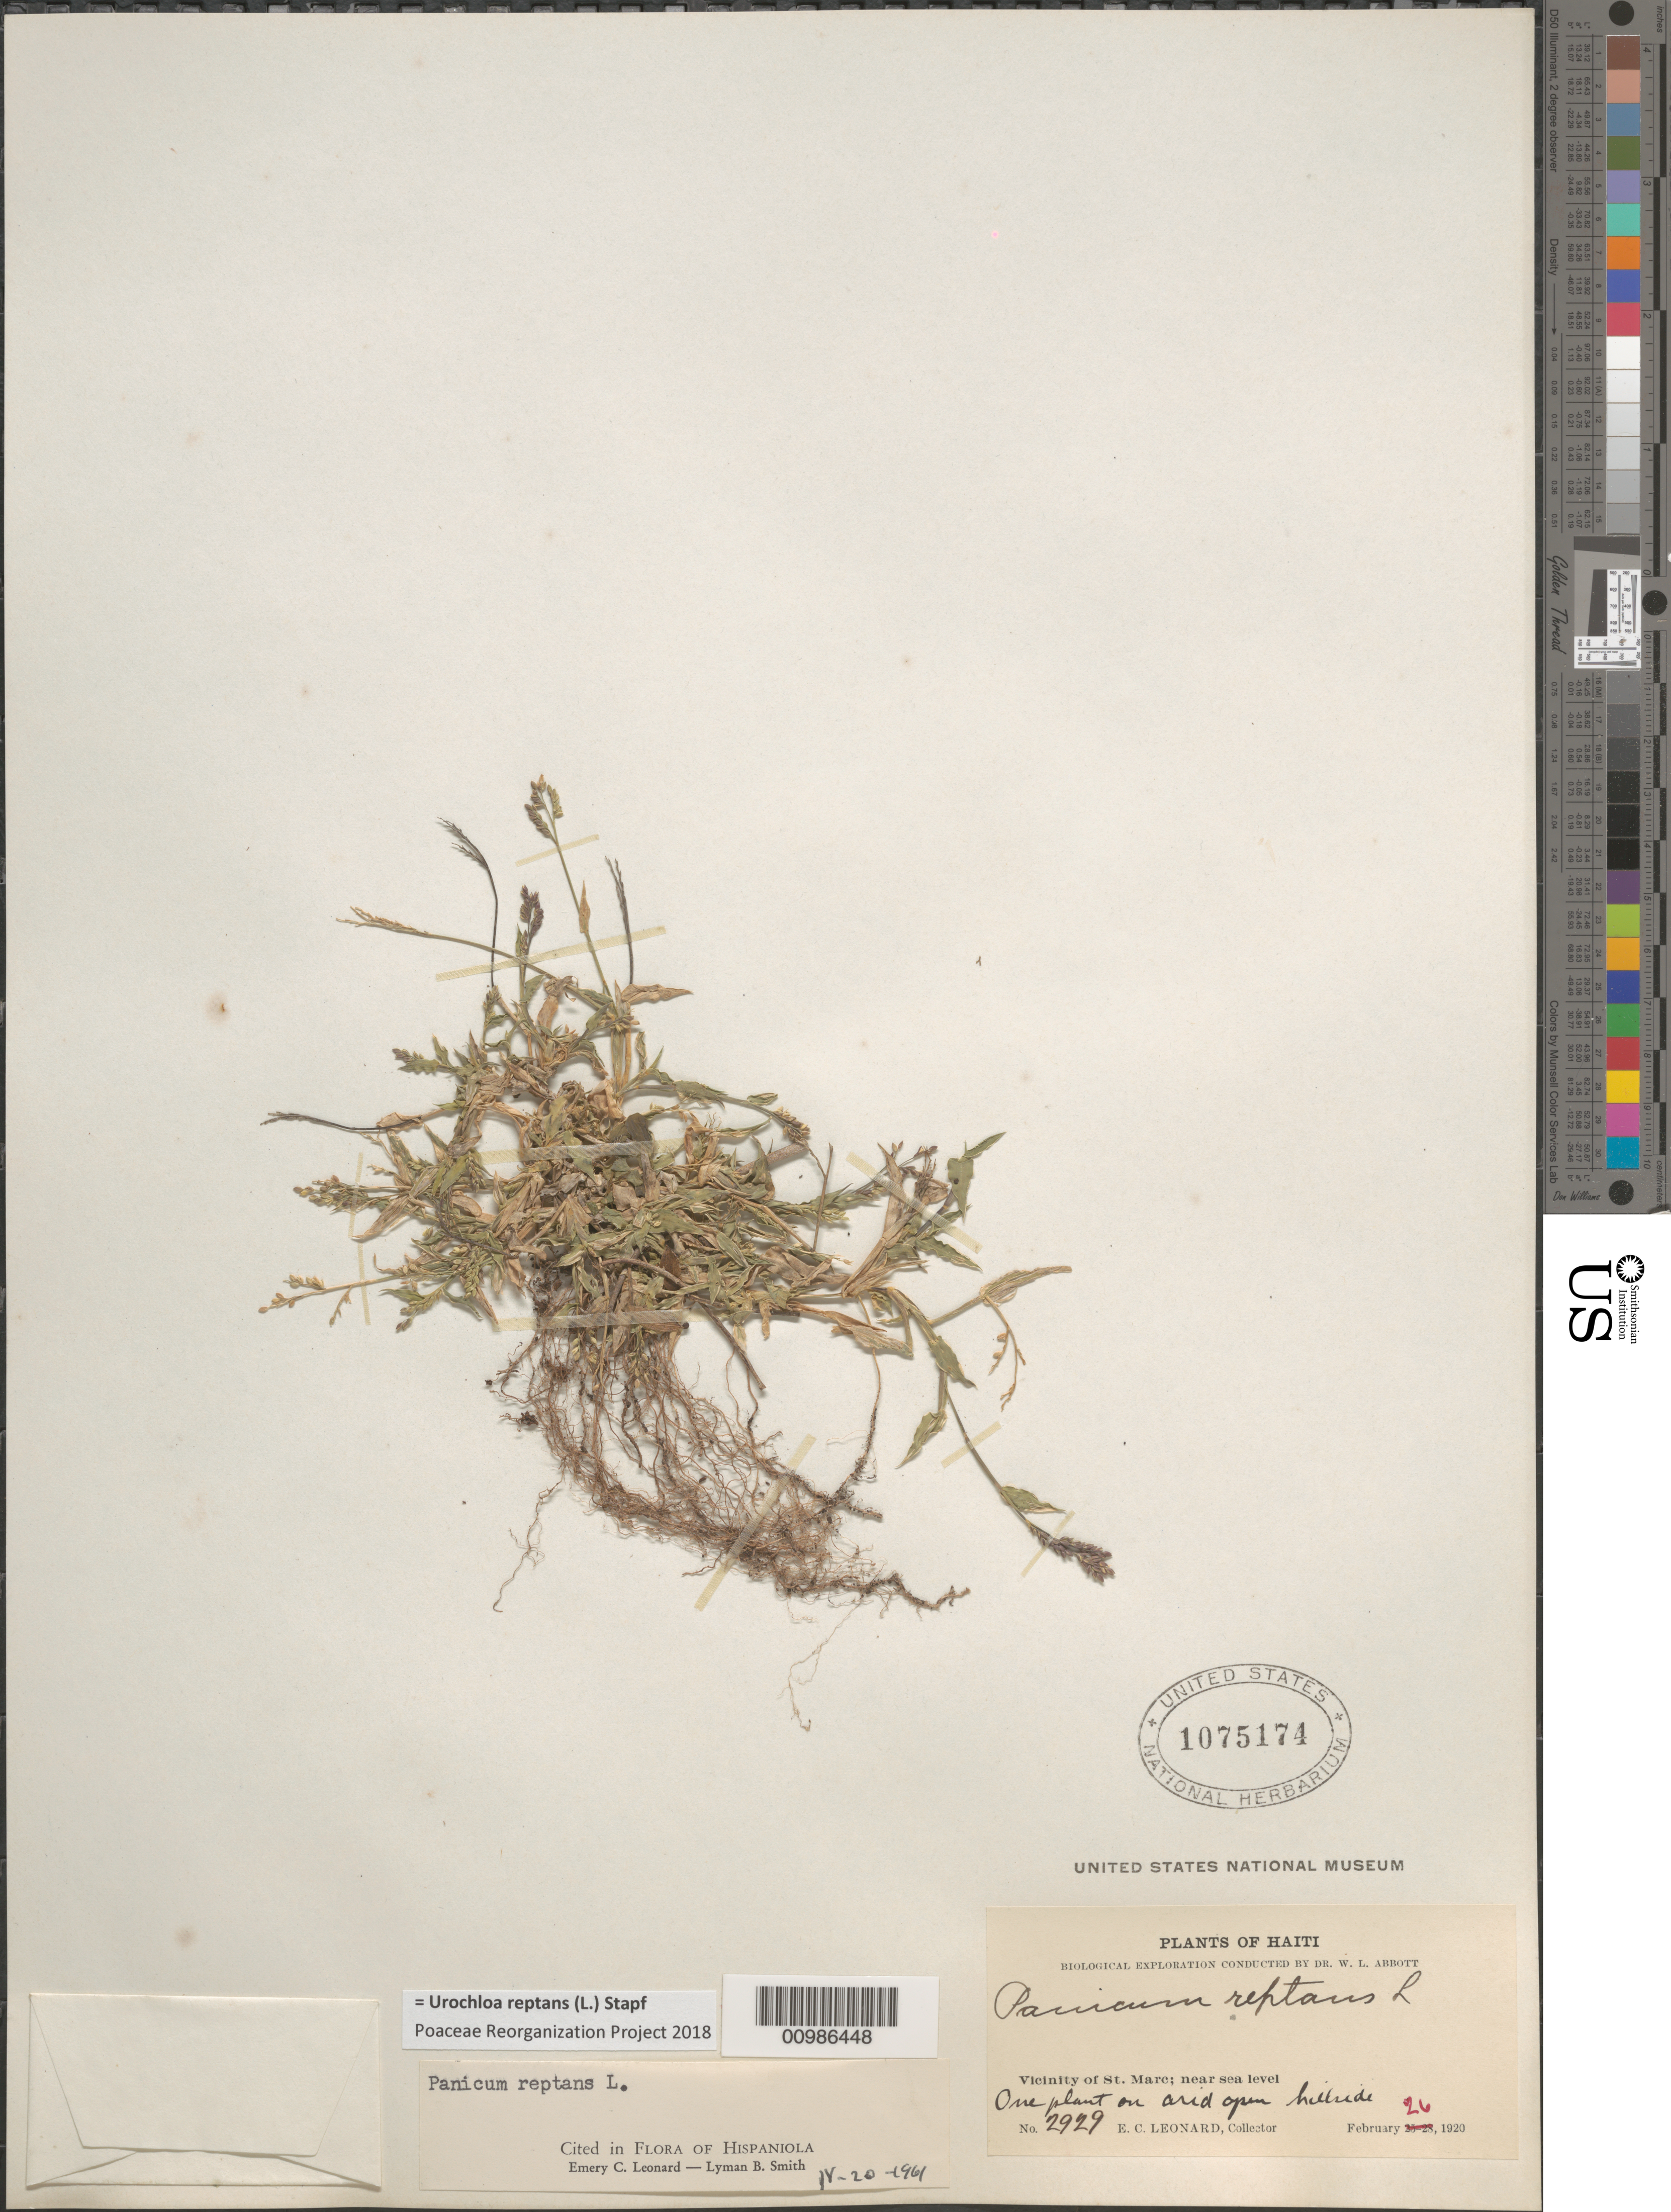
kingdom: Plantae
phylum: Tracheophyta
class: Liliopsida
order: Poales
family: Poaceae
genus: Brachiaria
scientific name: Brachiaria reptans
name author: (L.) C.E. Hubb. & C.A. Gardner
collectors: E. C. Leonard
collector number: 2929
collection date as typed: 26 Feb 1920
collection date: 1920-02-26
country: Haiti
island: Hispaniola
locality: Vicinity of St. Marc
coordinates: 0 N, 0 E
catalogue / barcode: US 1075174